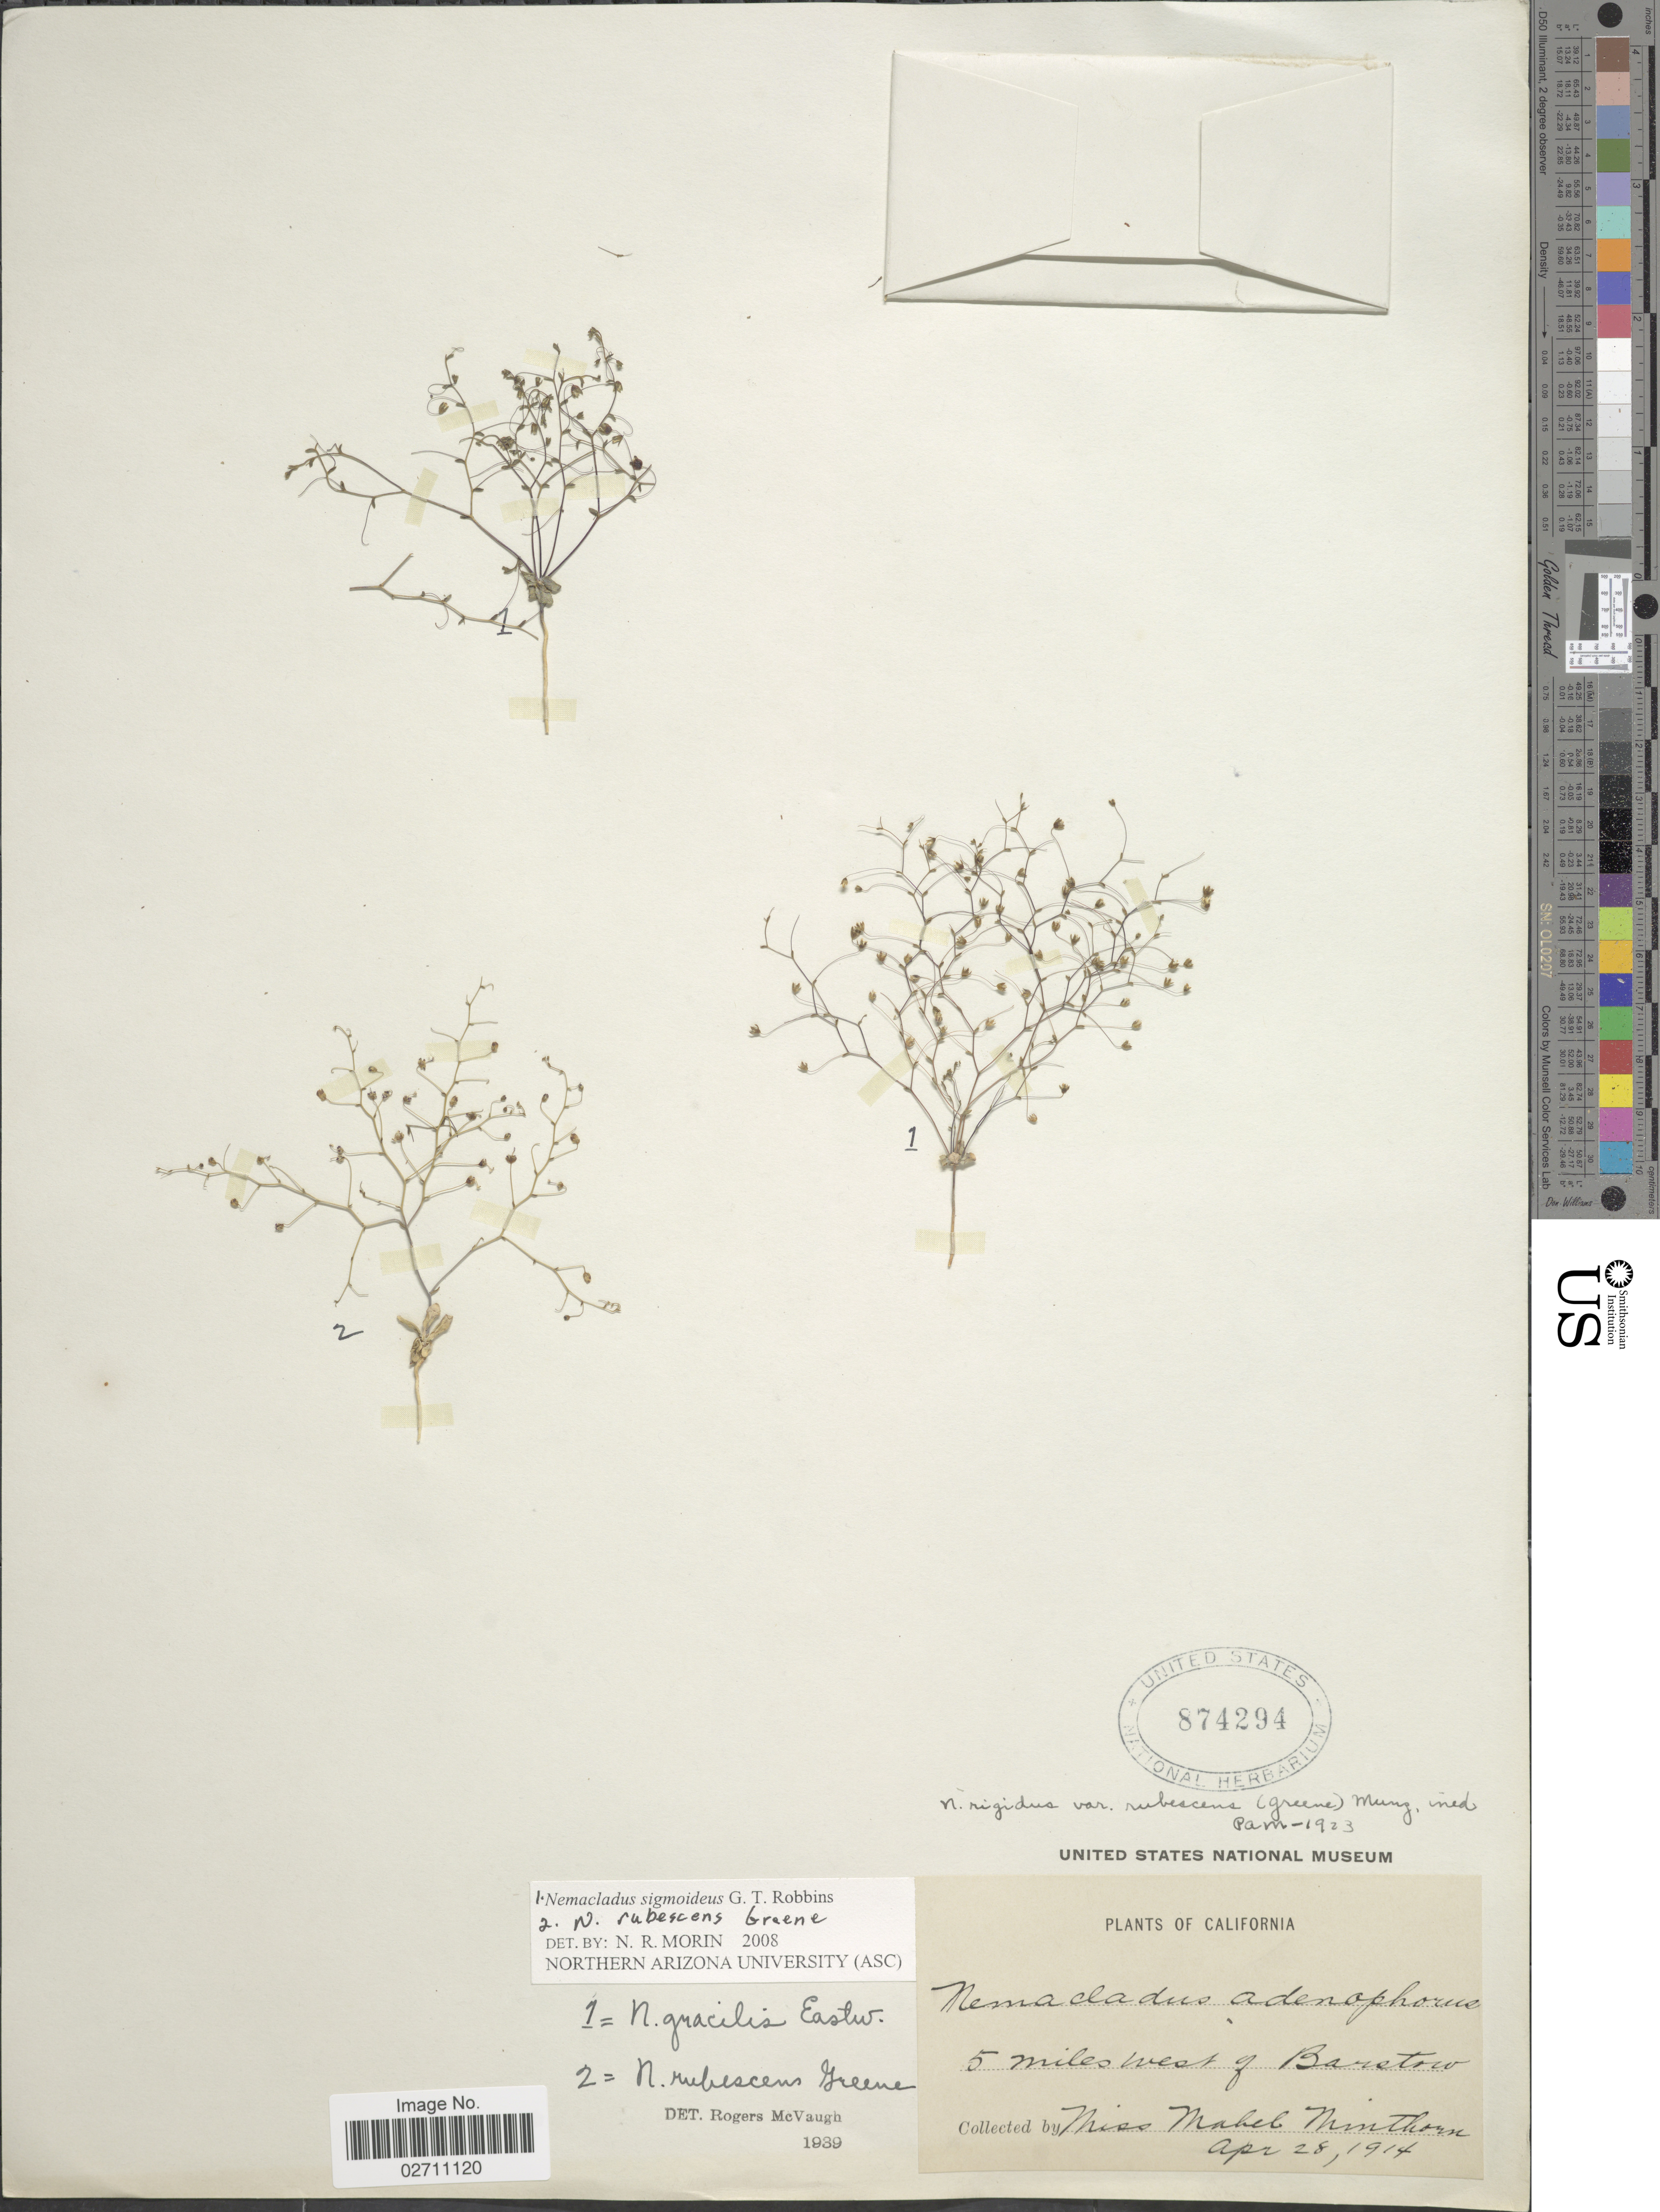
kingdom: Plantae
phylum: Tracheophyta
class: Magnoliopsida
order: Asterales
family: Campanulaceae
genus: Nemacladus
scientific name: Nemacladus rubescens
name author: Greene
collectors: M. Minthorn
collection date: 1914-04-28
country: United States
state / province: California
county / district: San Bernardino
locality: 5 miles west of Barstow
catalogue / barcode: US 874294